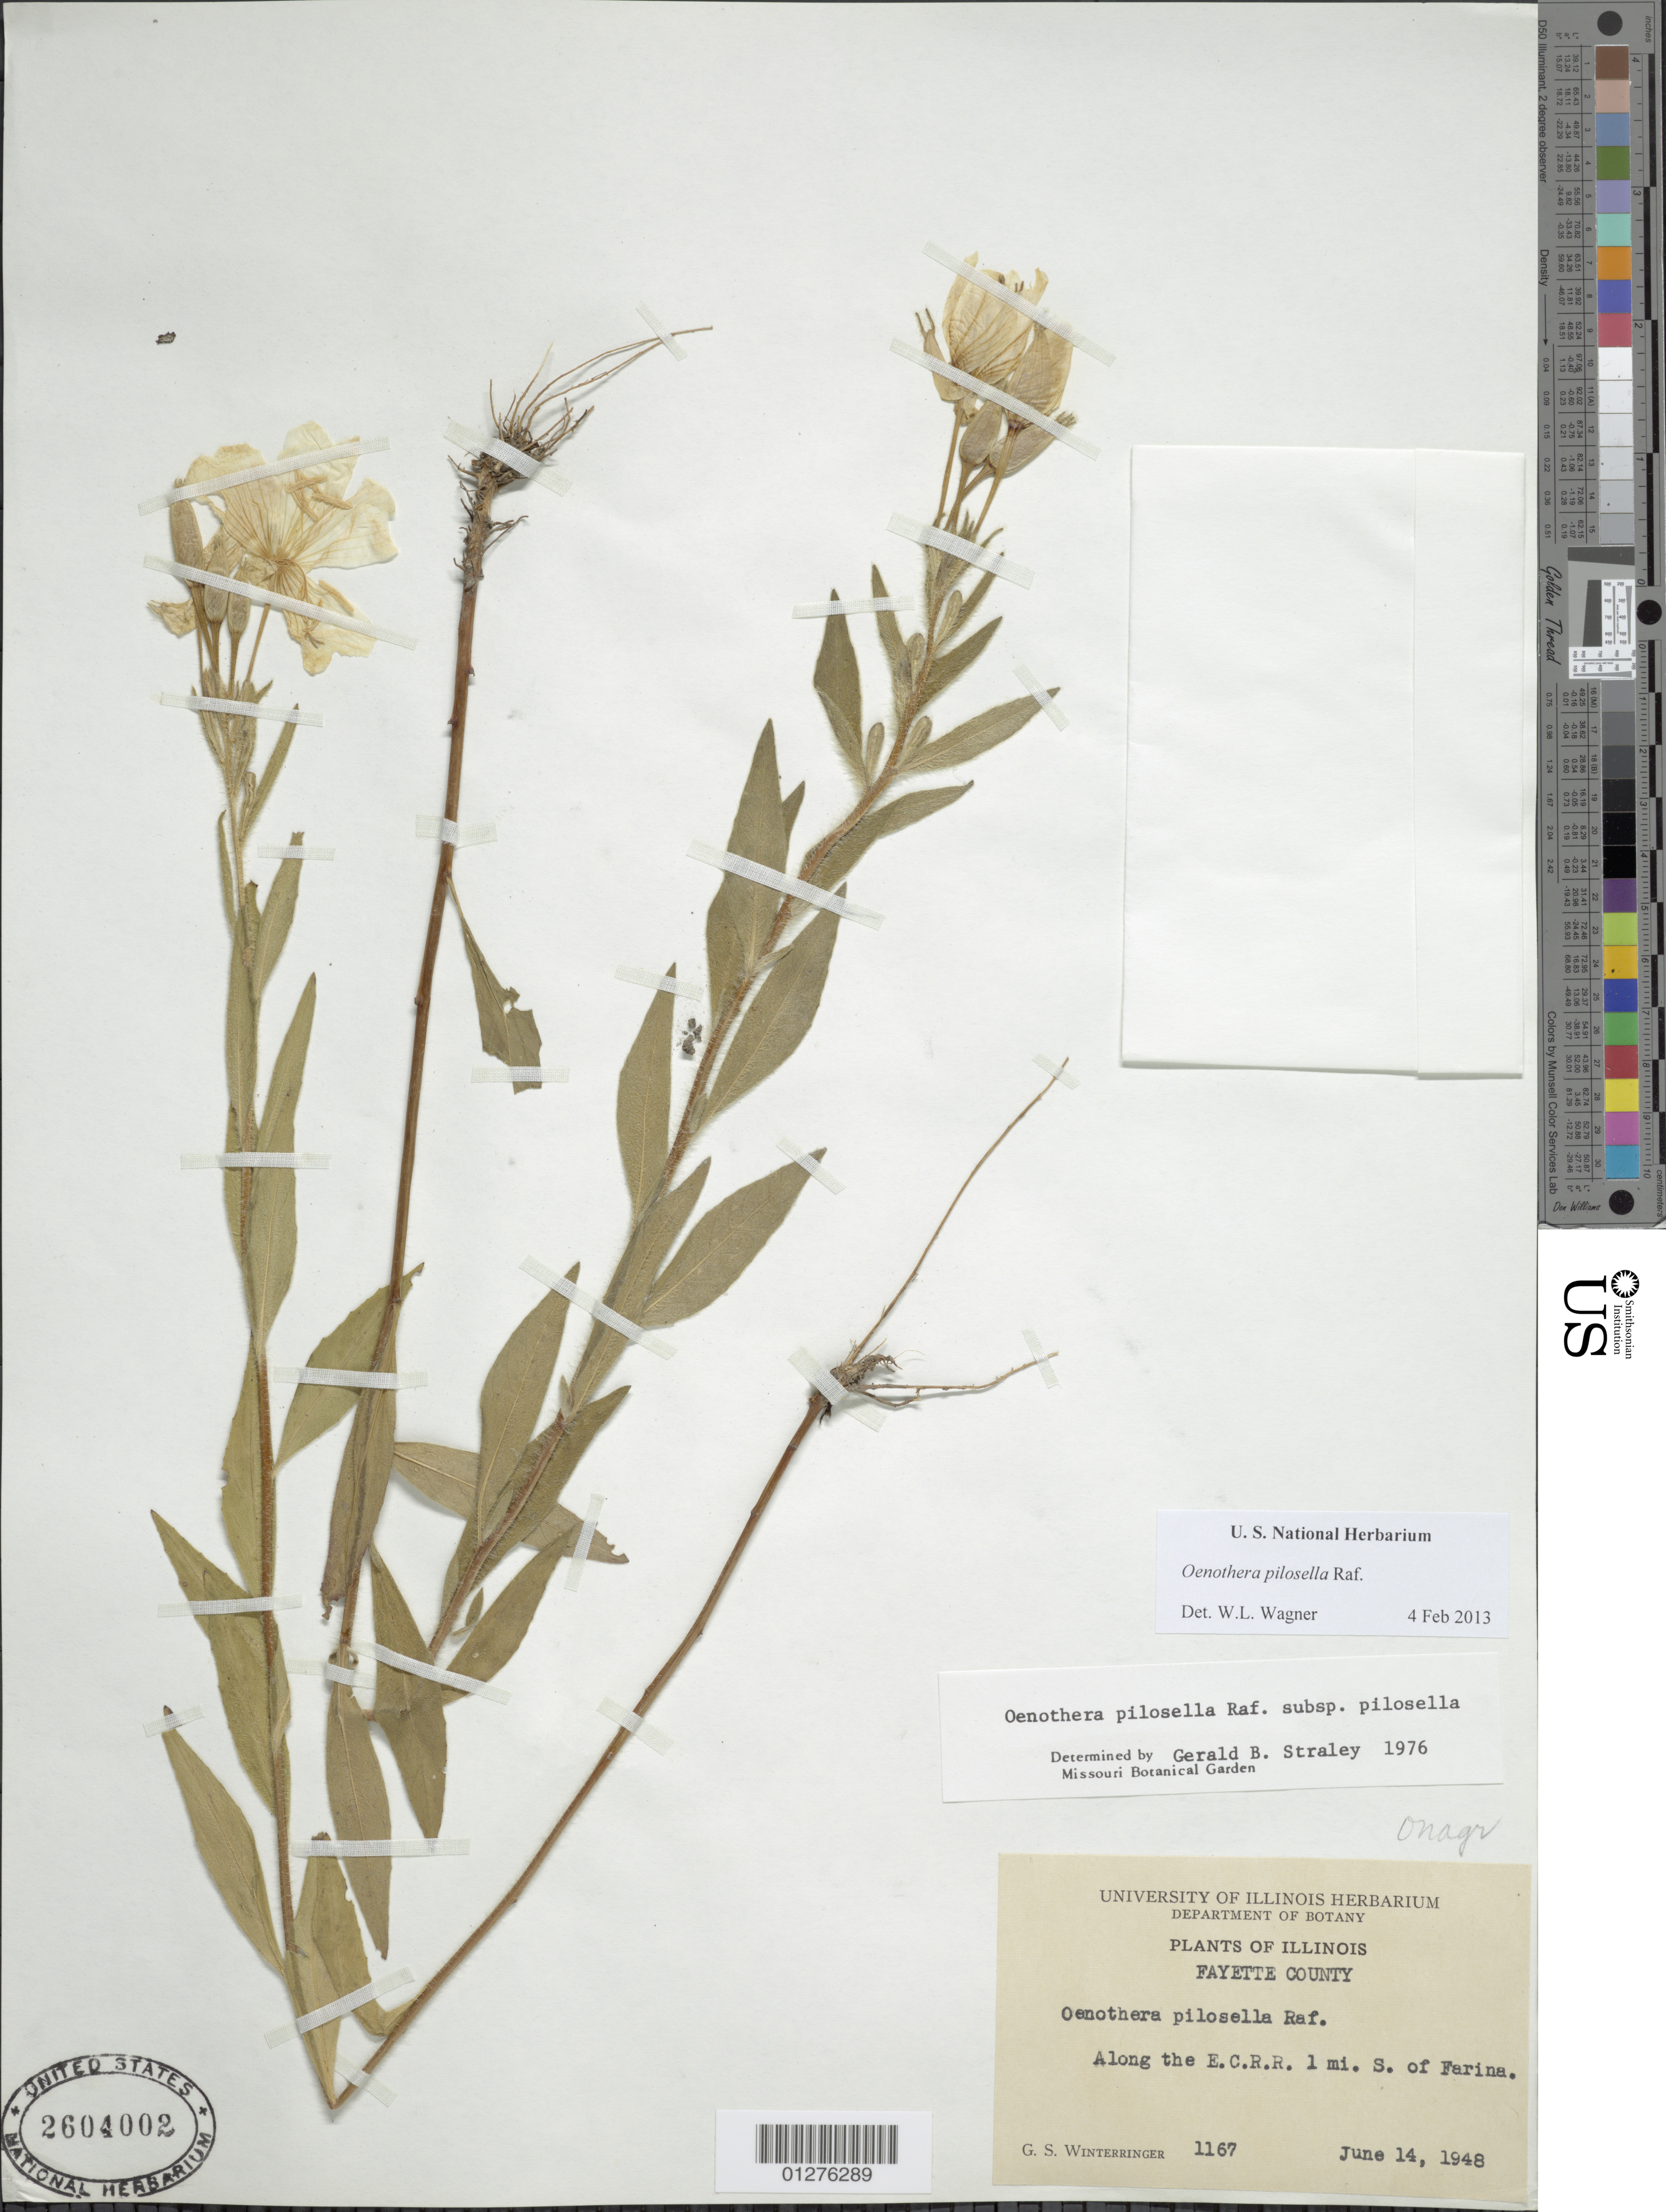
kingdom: Plantae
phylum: Tracheophyta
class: Magnoliopsida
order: Myrtales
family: Onagraceae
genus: Oenothera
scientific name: Oenothera pilosella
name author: Raf.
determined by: Wagner, W. L., (BOT), Smithsonian Institution - National Museum of Natural History (UNITED STATES)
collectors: G. Winterringer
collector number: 1167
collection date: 1948-06-14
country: United States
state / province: Illinois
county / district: Fayette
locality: Along the E.C.R.R. 1 mi. S of Farina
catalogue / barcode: US 2604002